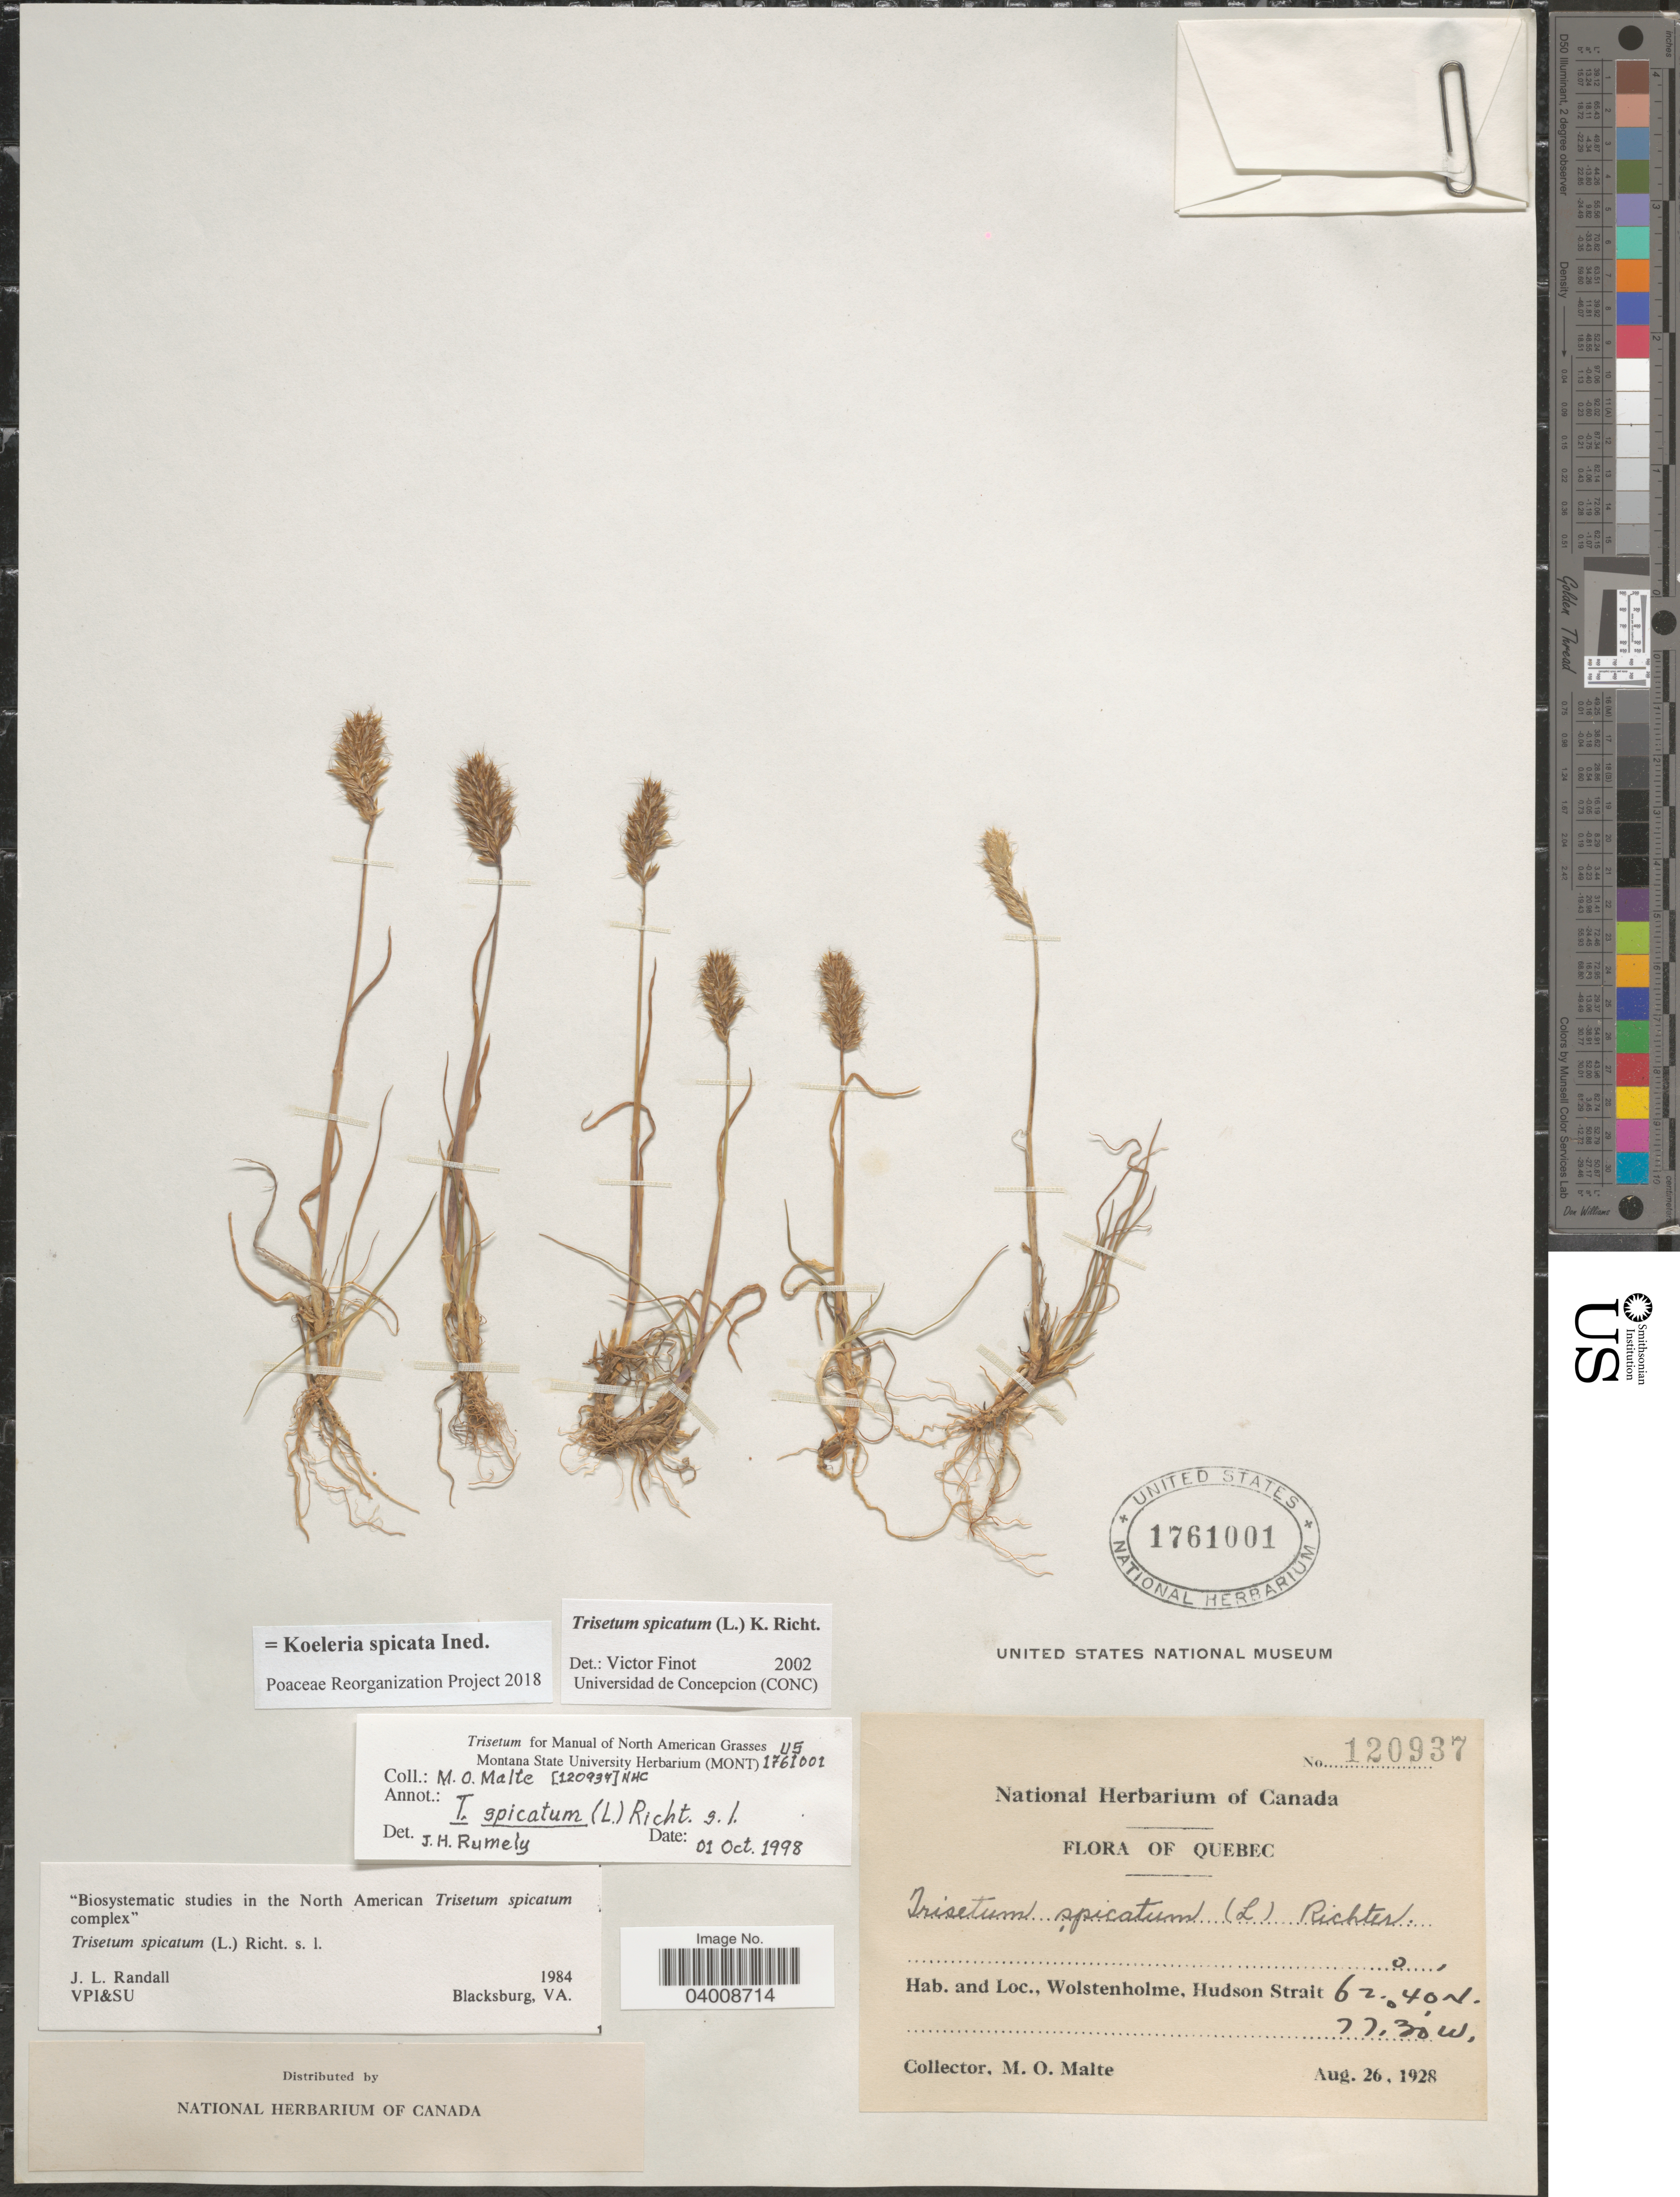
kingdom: Plantae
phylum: Tracheophyta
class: Liliopsida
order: Poales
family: Poaceae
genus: Koeleria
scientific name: Koeleria spicata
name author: (L.) Barberá et al.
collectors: M. O. Malte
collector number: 120937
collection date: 1928-08-26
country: Canada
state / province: Quebec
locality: Wolstenholme, Hudson Strait.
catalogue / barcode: US 1761001